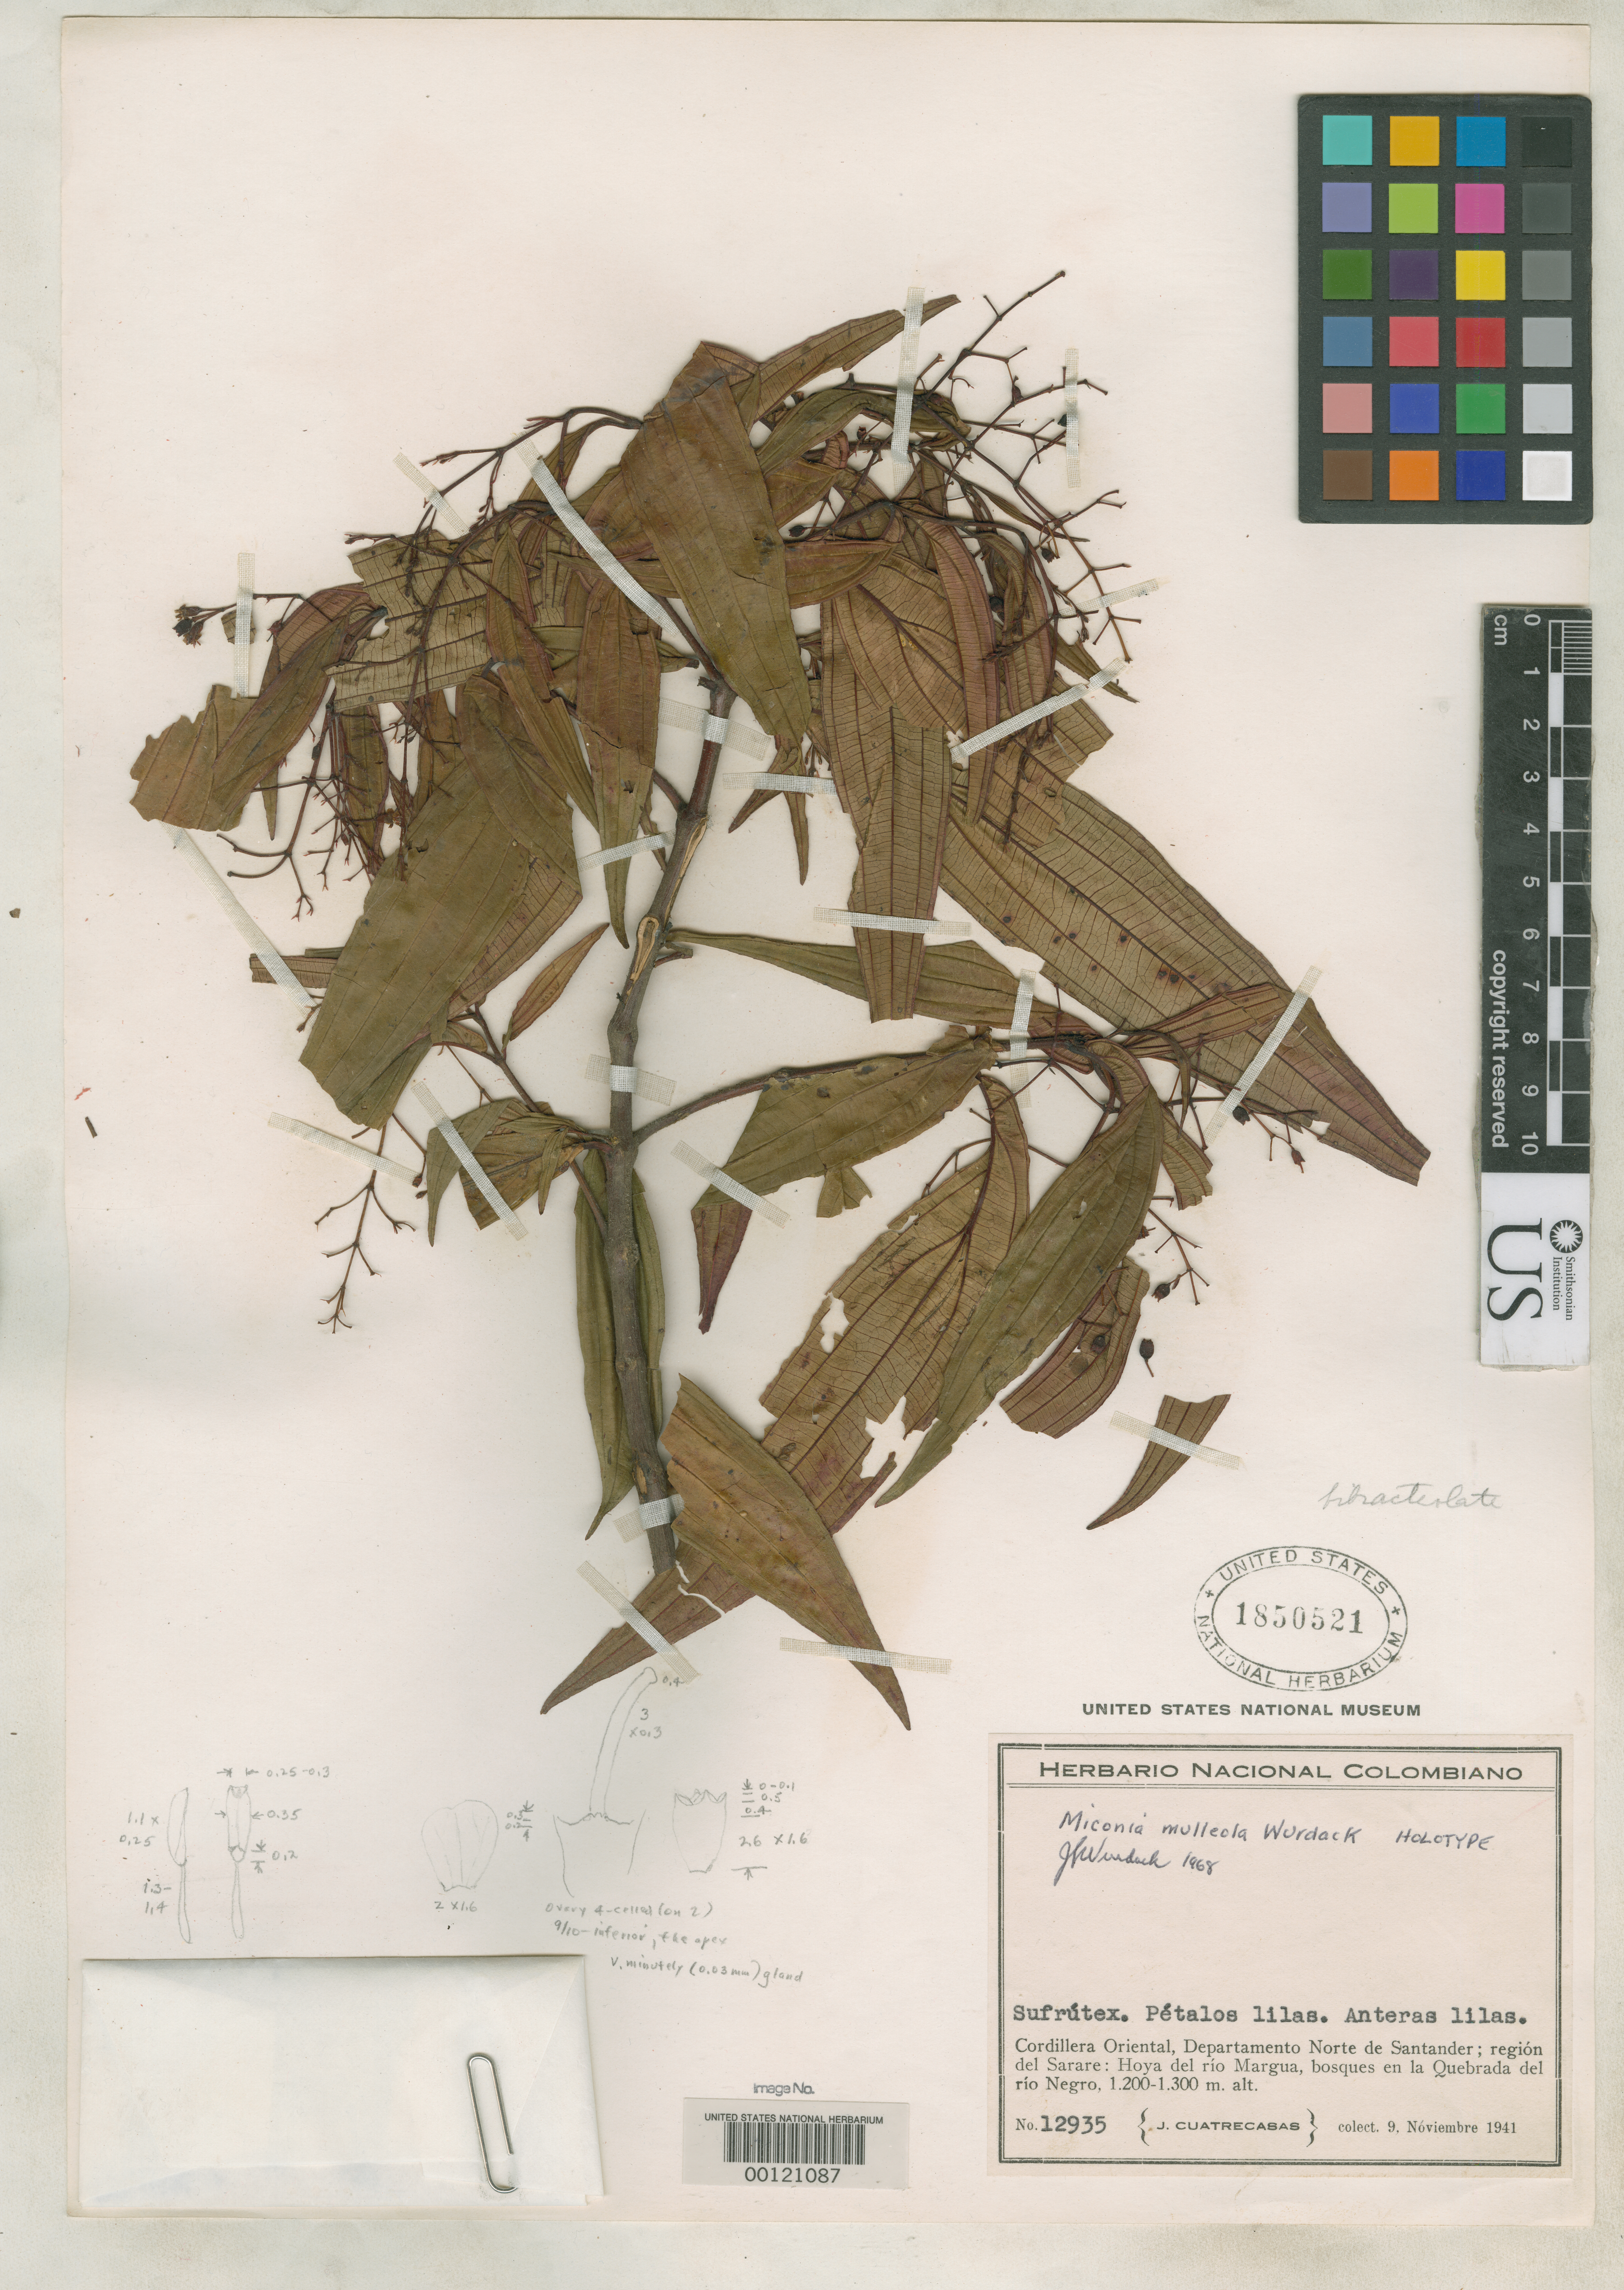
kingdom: Plantae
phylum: Tracheophyta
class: Magnoliopsida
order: Myrtales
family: Melastomataceae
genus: Miconia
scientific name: Miconia mulleola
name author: Wurdack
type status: Holotype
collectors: J. Cuatrecasas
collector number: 12935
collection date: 1941-11-09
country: Colombia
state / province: Norte de Santander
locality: Cordillera Oriental, Departamento Norte de Santander; región del Sarare: Hoya del río Margua, bosques en la Quebrada del río Negro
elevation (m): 1200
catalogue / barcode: US 1850521